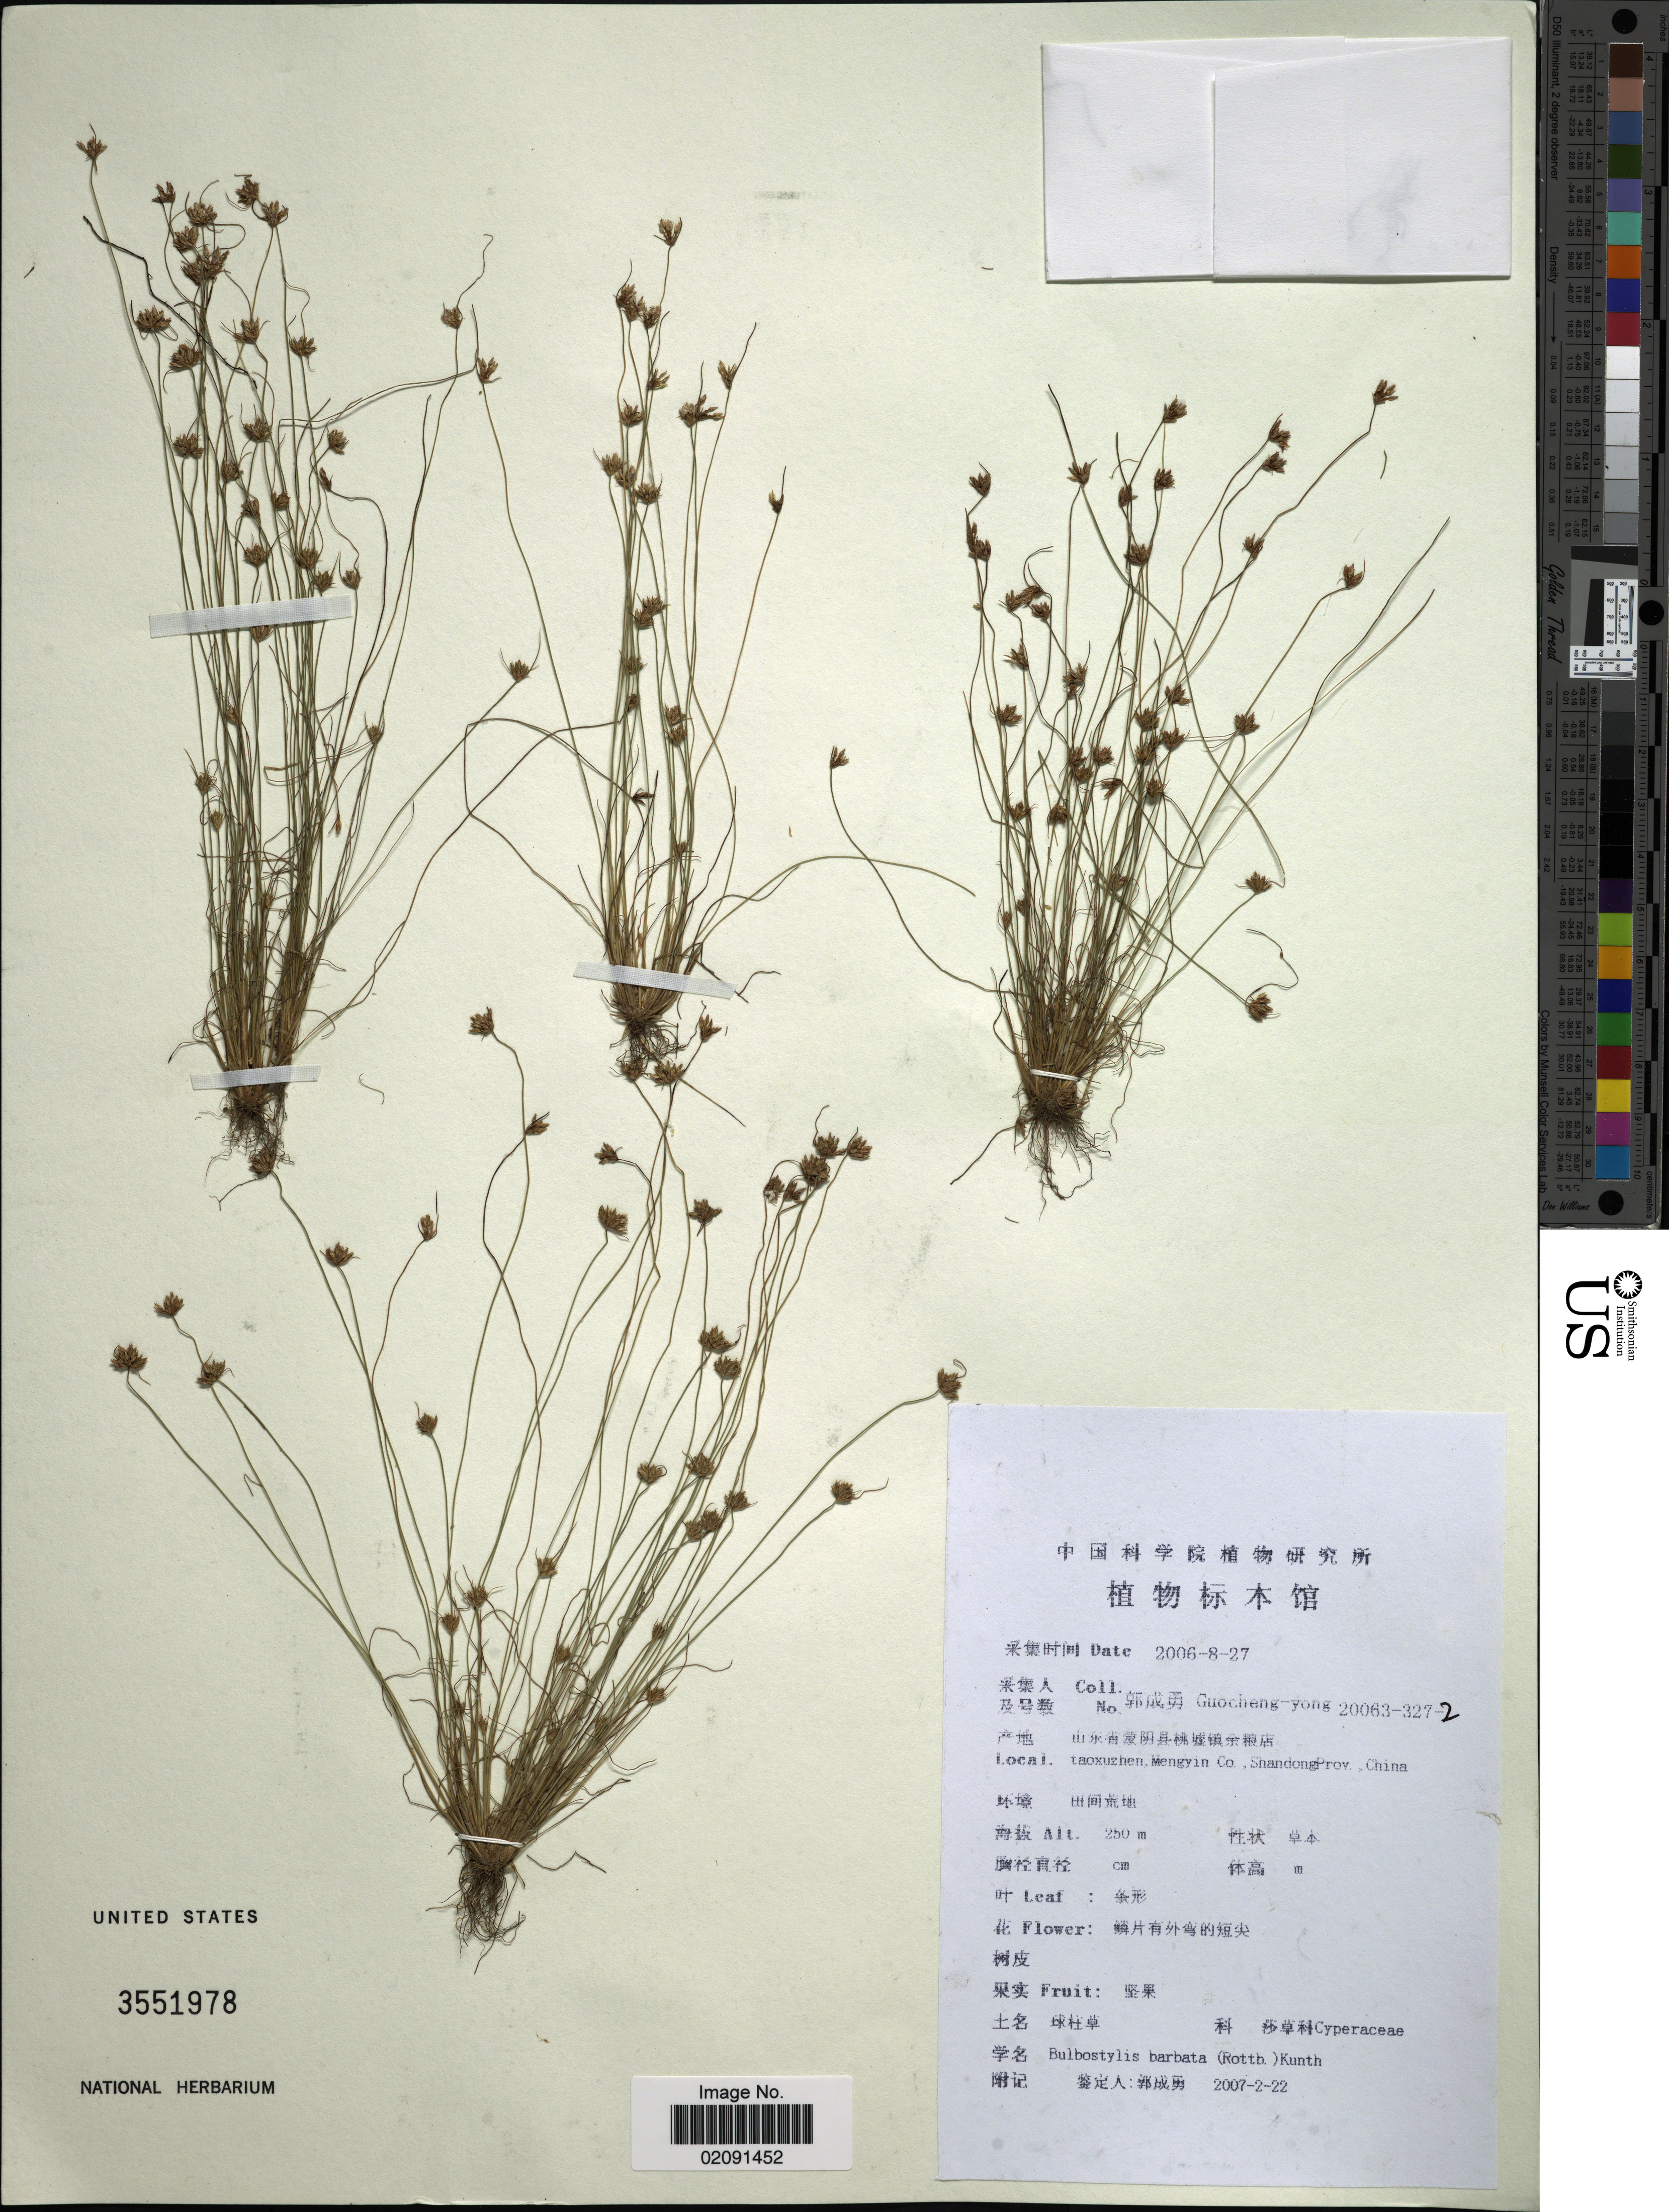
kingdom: Plantae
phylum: Tracheophyta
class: Liliopsida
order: Poales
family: Cyperaceae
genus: Bulbostylis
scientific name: Bulbostylis barbata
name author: (Rottb.) C.B. Clarke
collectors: Guo cheng-yong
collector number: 200633272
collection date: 2006-08-27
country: China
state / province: Shandong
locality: Taoxuzhen [interpreted], Mengyin Co.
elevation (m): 250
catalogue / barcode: US 3551978